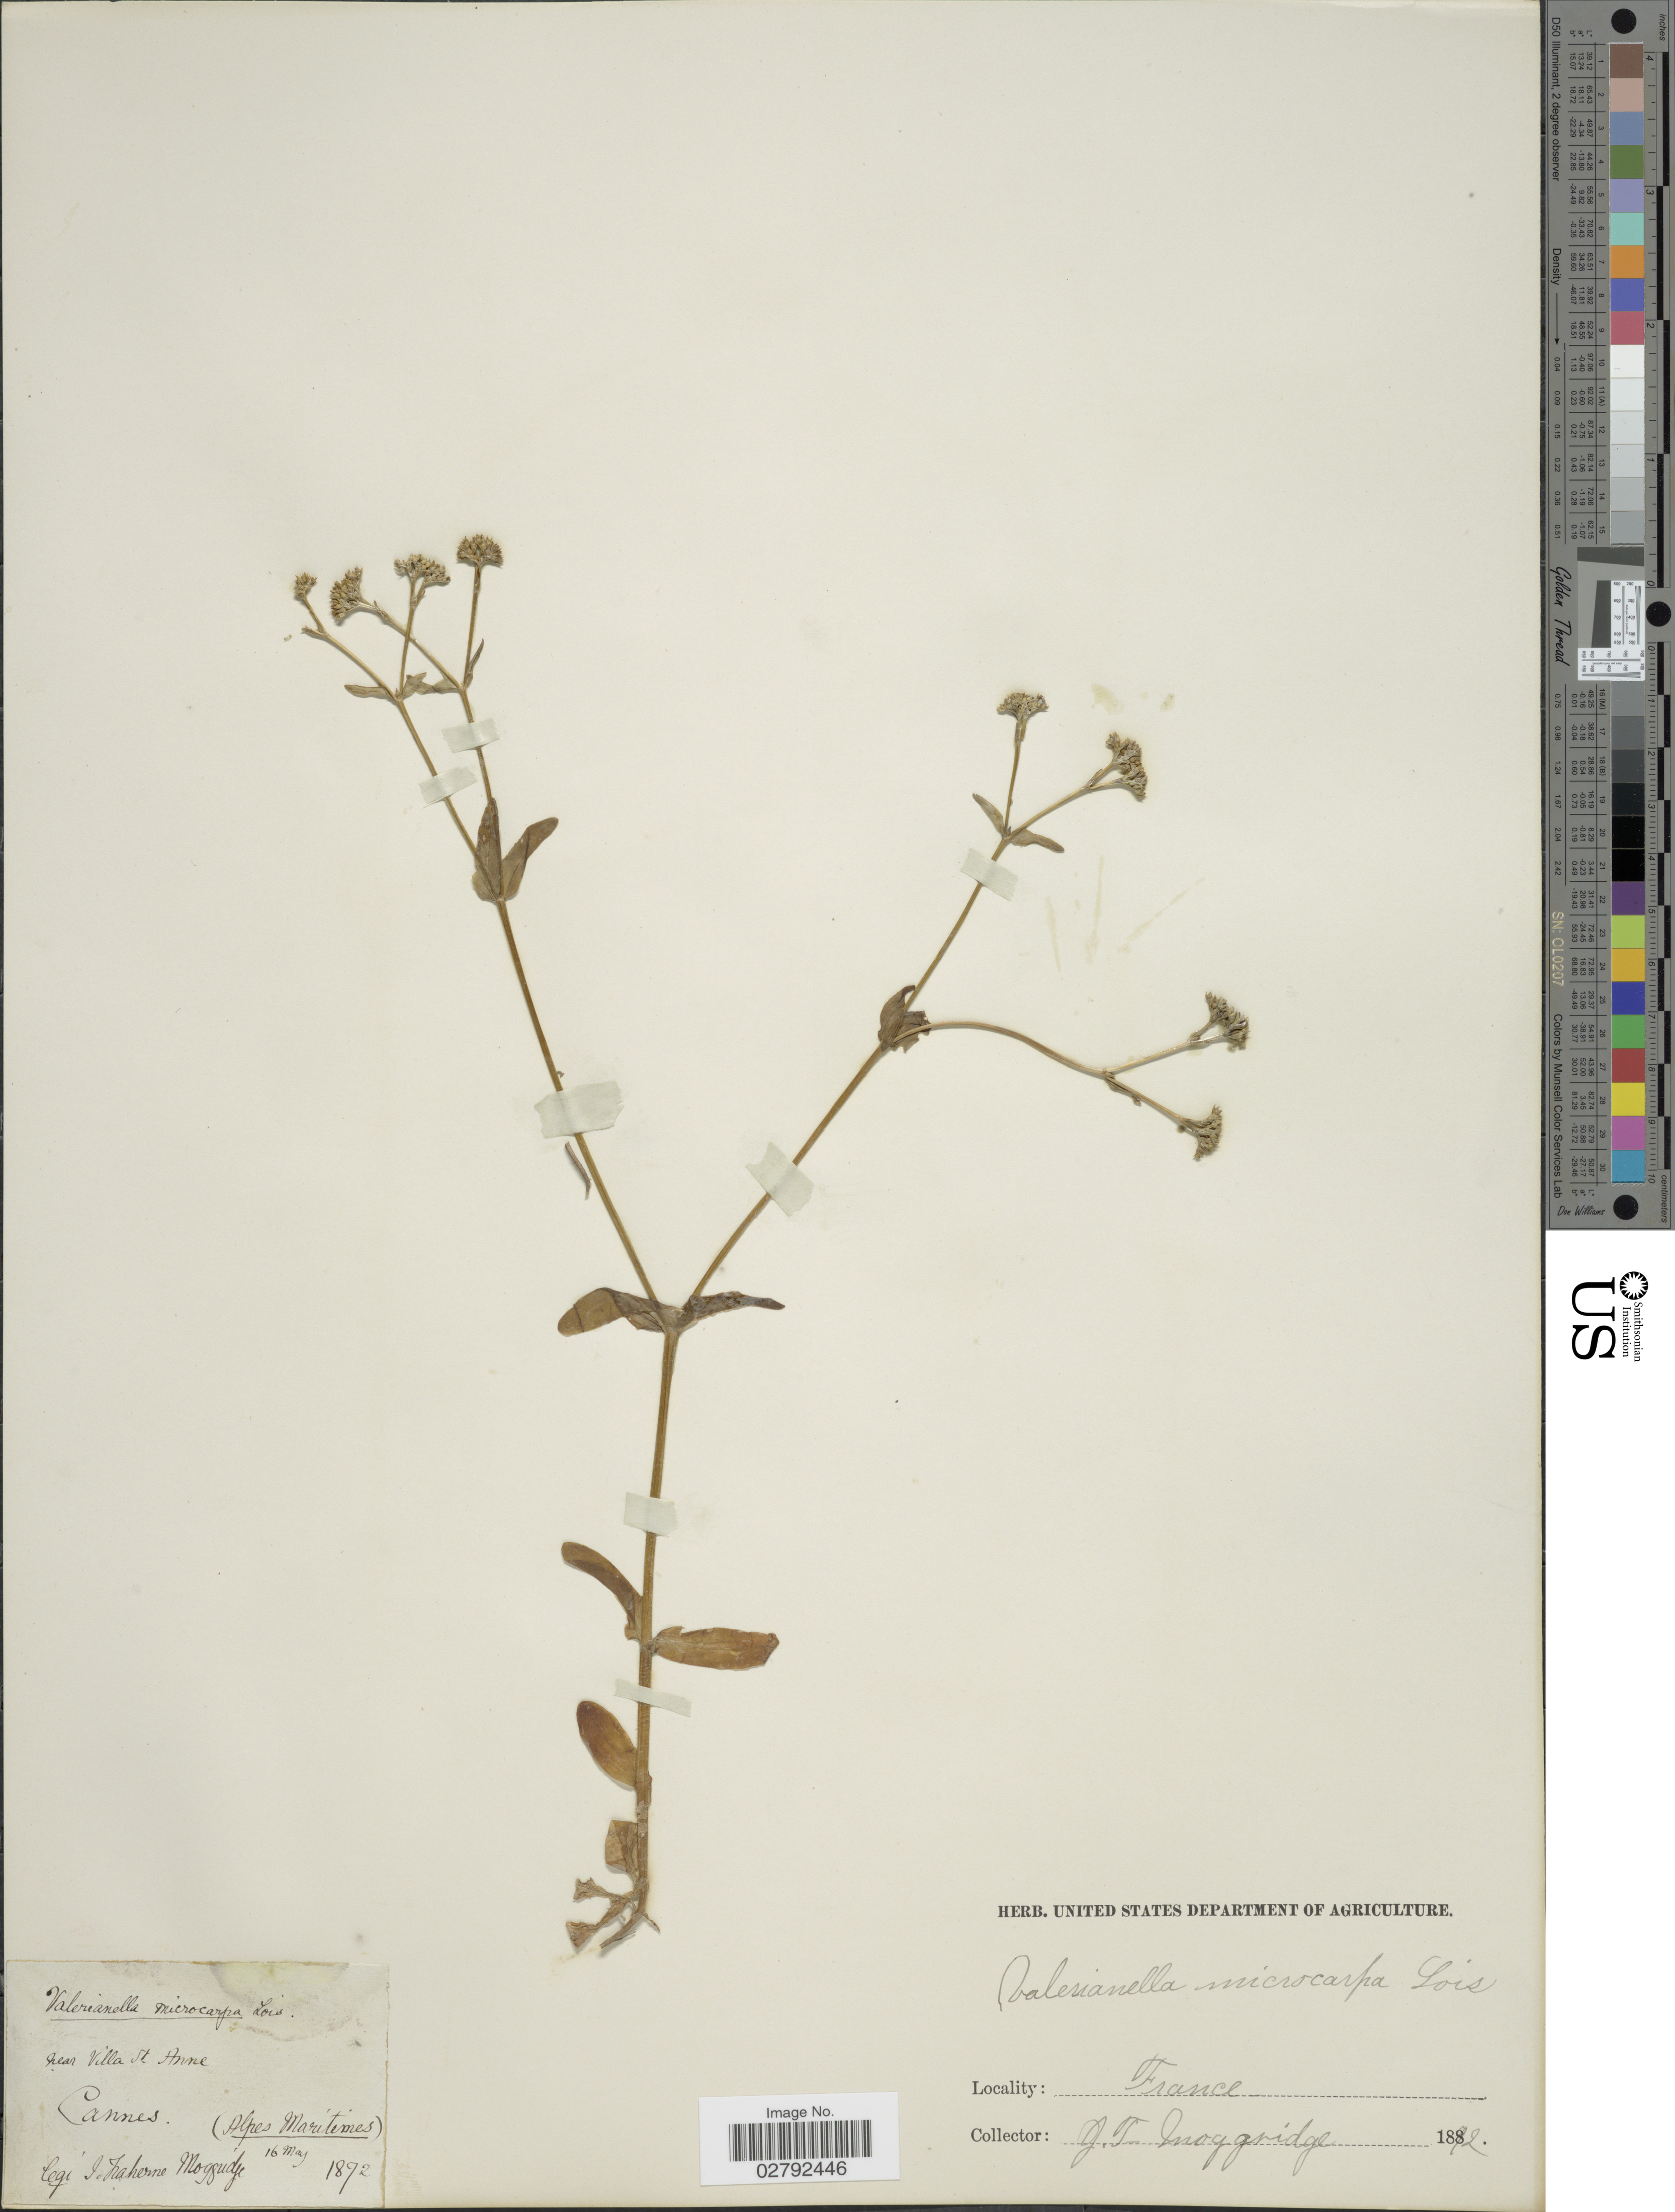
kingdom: Plantae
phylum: Tracheophyta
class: Magnoliopsida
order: Dipsacales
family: Caprifoliaceae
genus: Valerianella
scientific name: Valerianella microcarpa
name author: Loisel.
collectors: J. T. Moggridge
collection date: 1892-05-16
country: France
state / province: Provence-Alpes-Côte d'Azur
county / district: Alpes-Maritimes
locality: Near Villa St. Anne. Cannes. (Alpes Maritimes)